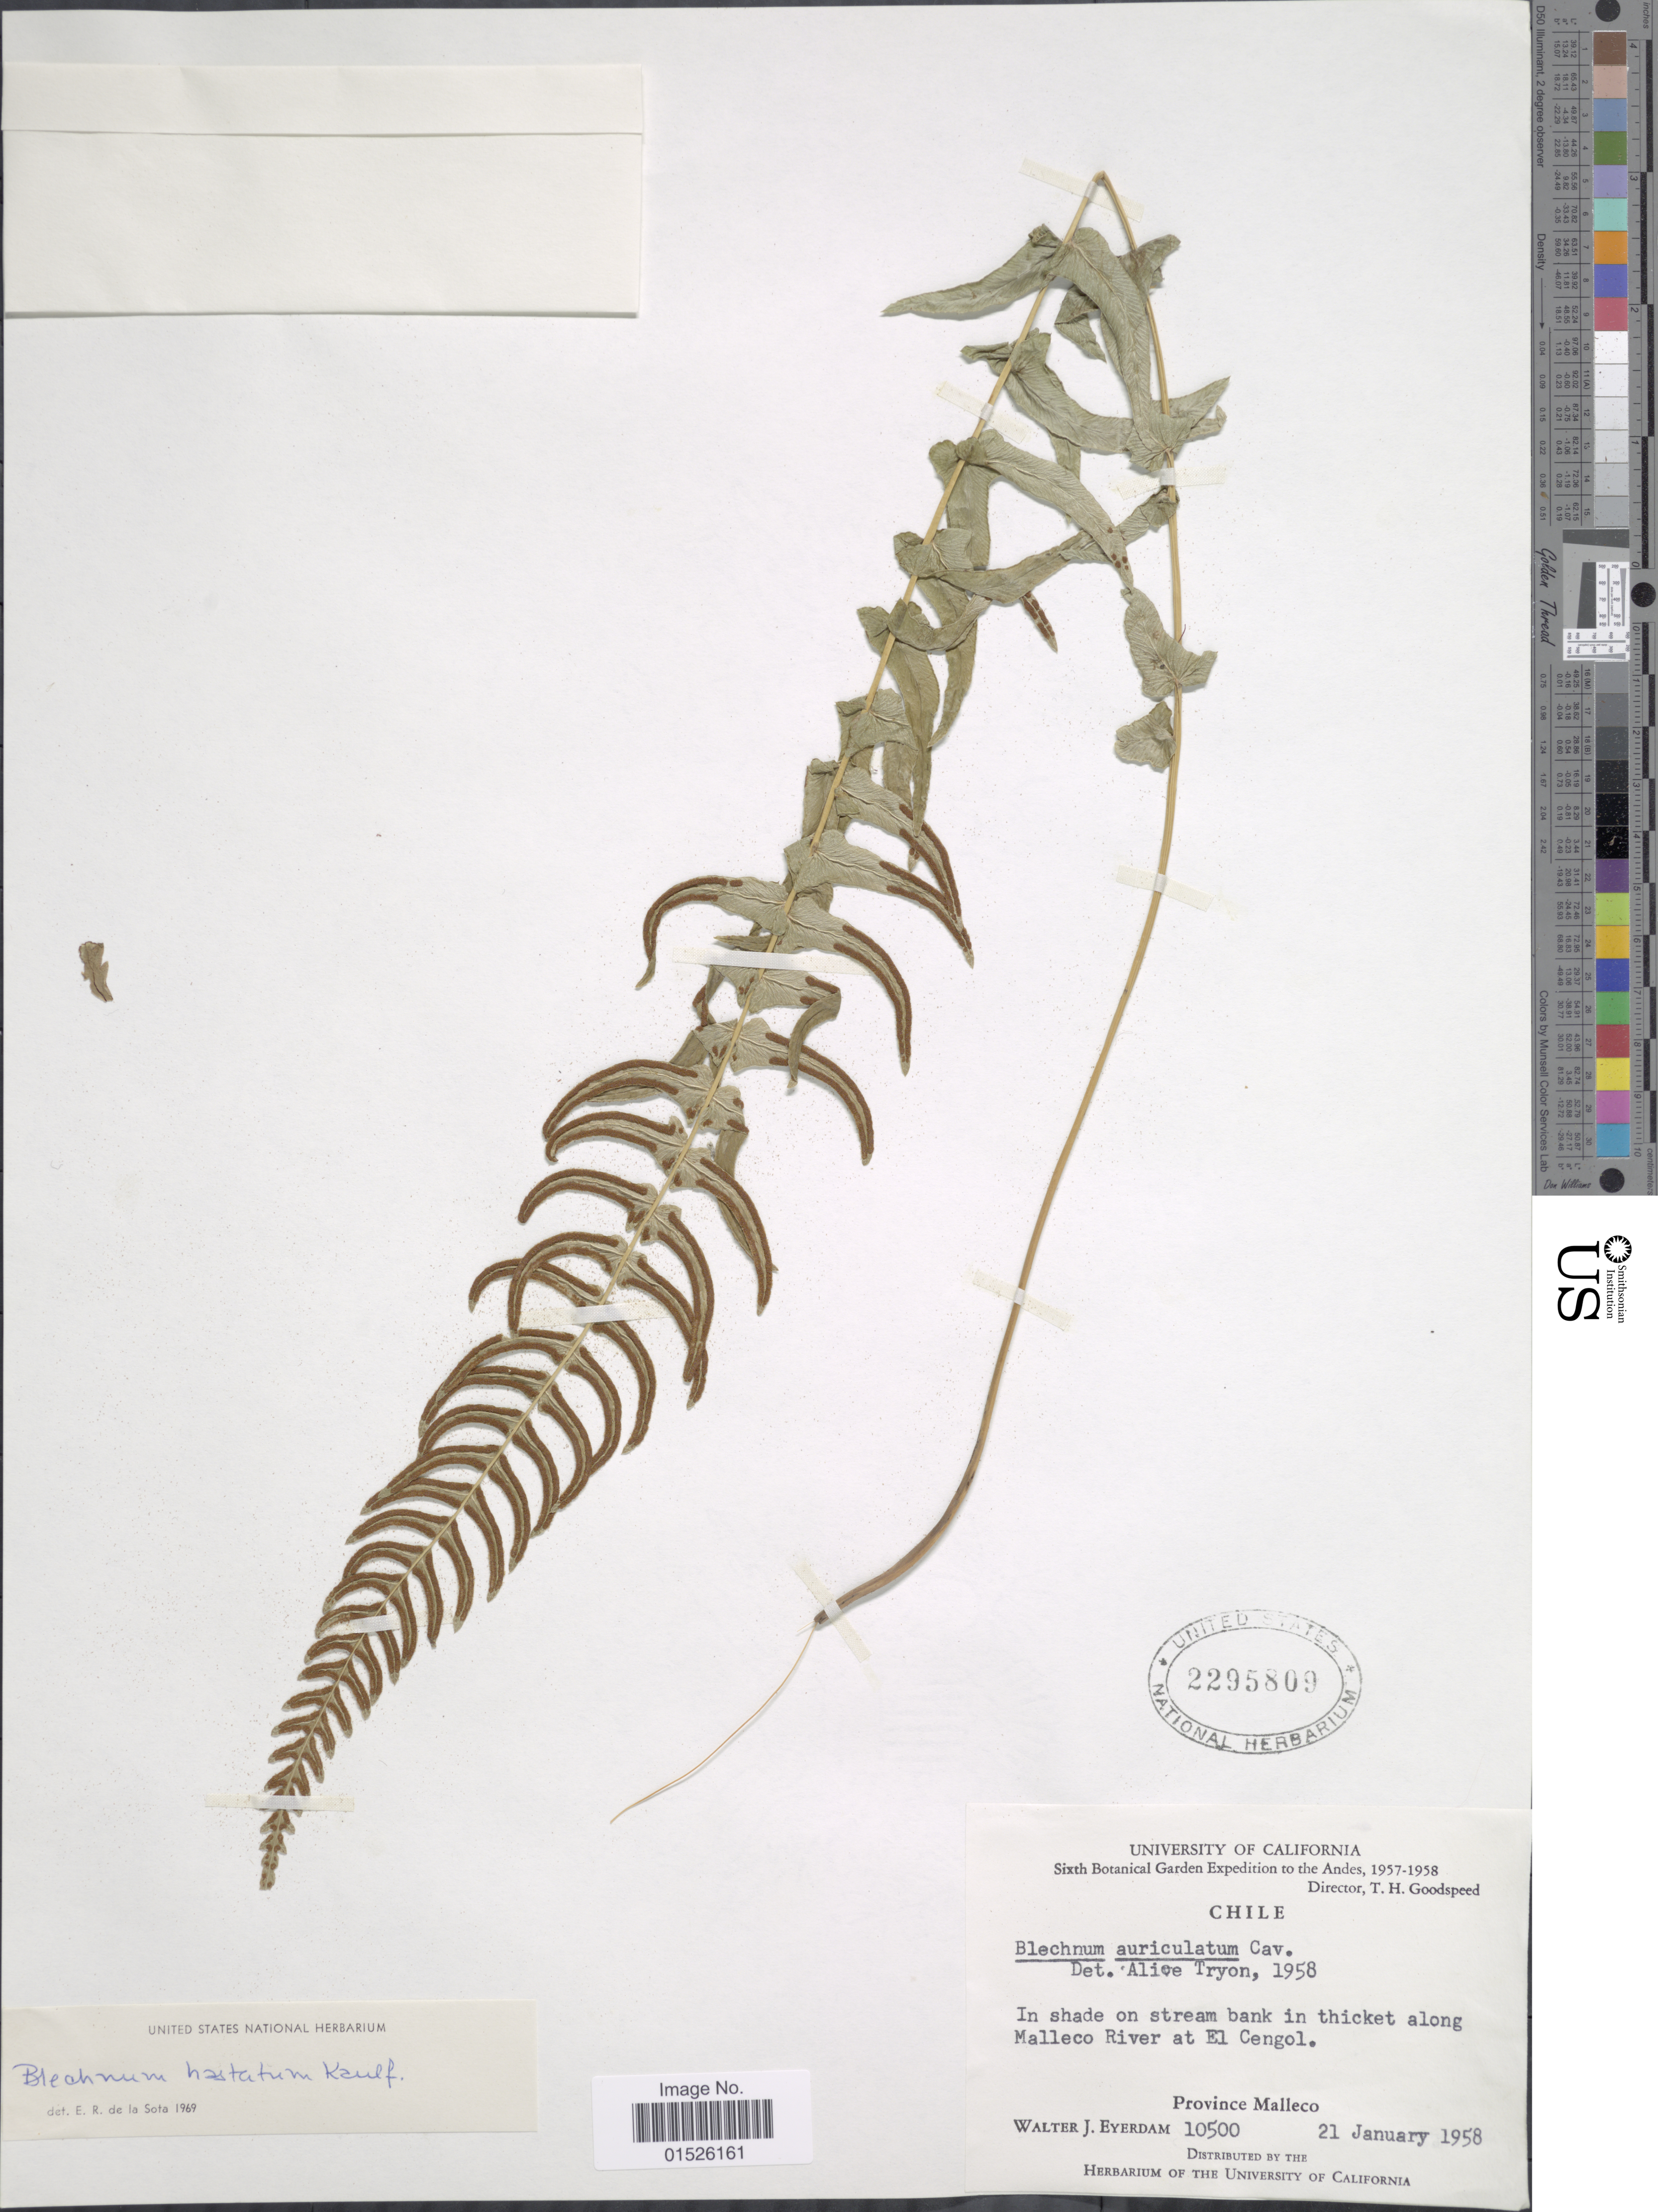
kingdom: Plantae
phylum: Tracheophyta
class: Polypodiopsida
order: Polypodiales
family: Blechnaceae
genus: Blechnum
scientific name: Blechnum hastatum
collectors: W. J. Eyerdam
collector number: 10500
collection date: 1958-01-21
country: Chile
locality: Chile, In shade on stream bank in thicket along Malleco River at El Cengol. Province Malleco.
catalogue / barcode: US 2295809